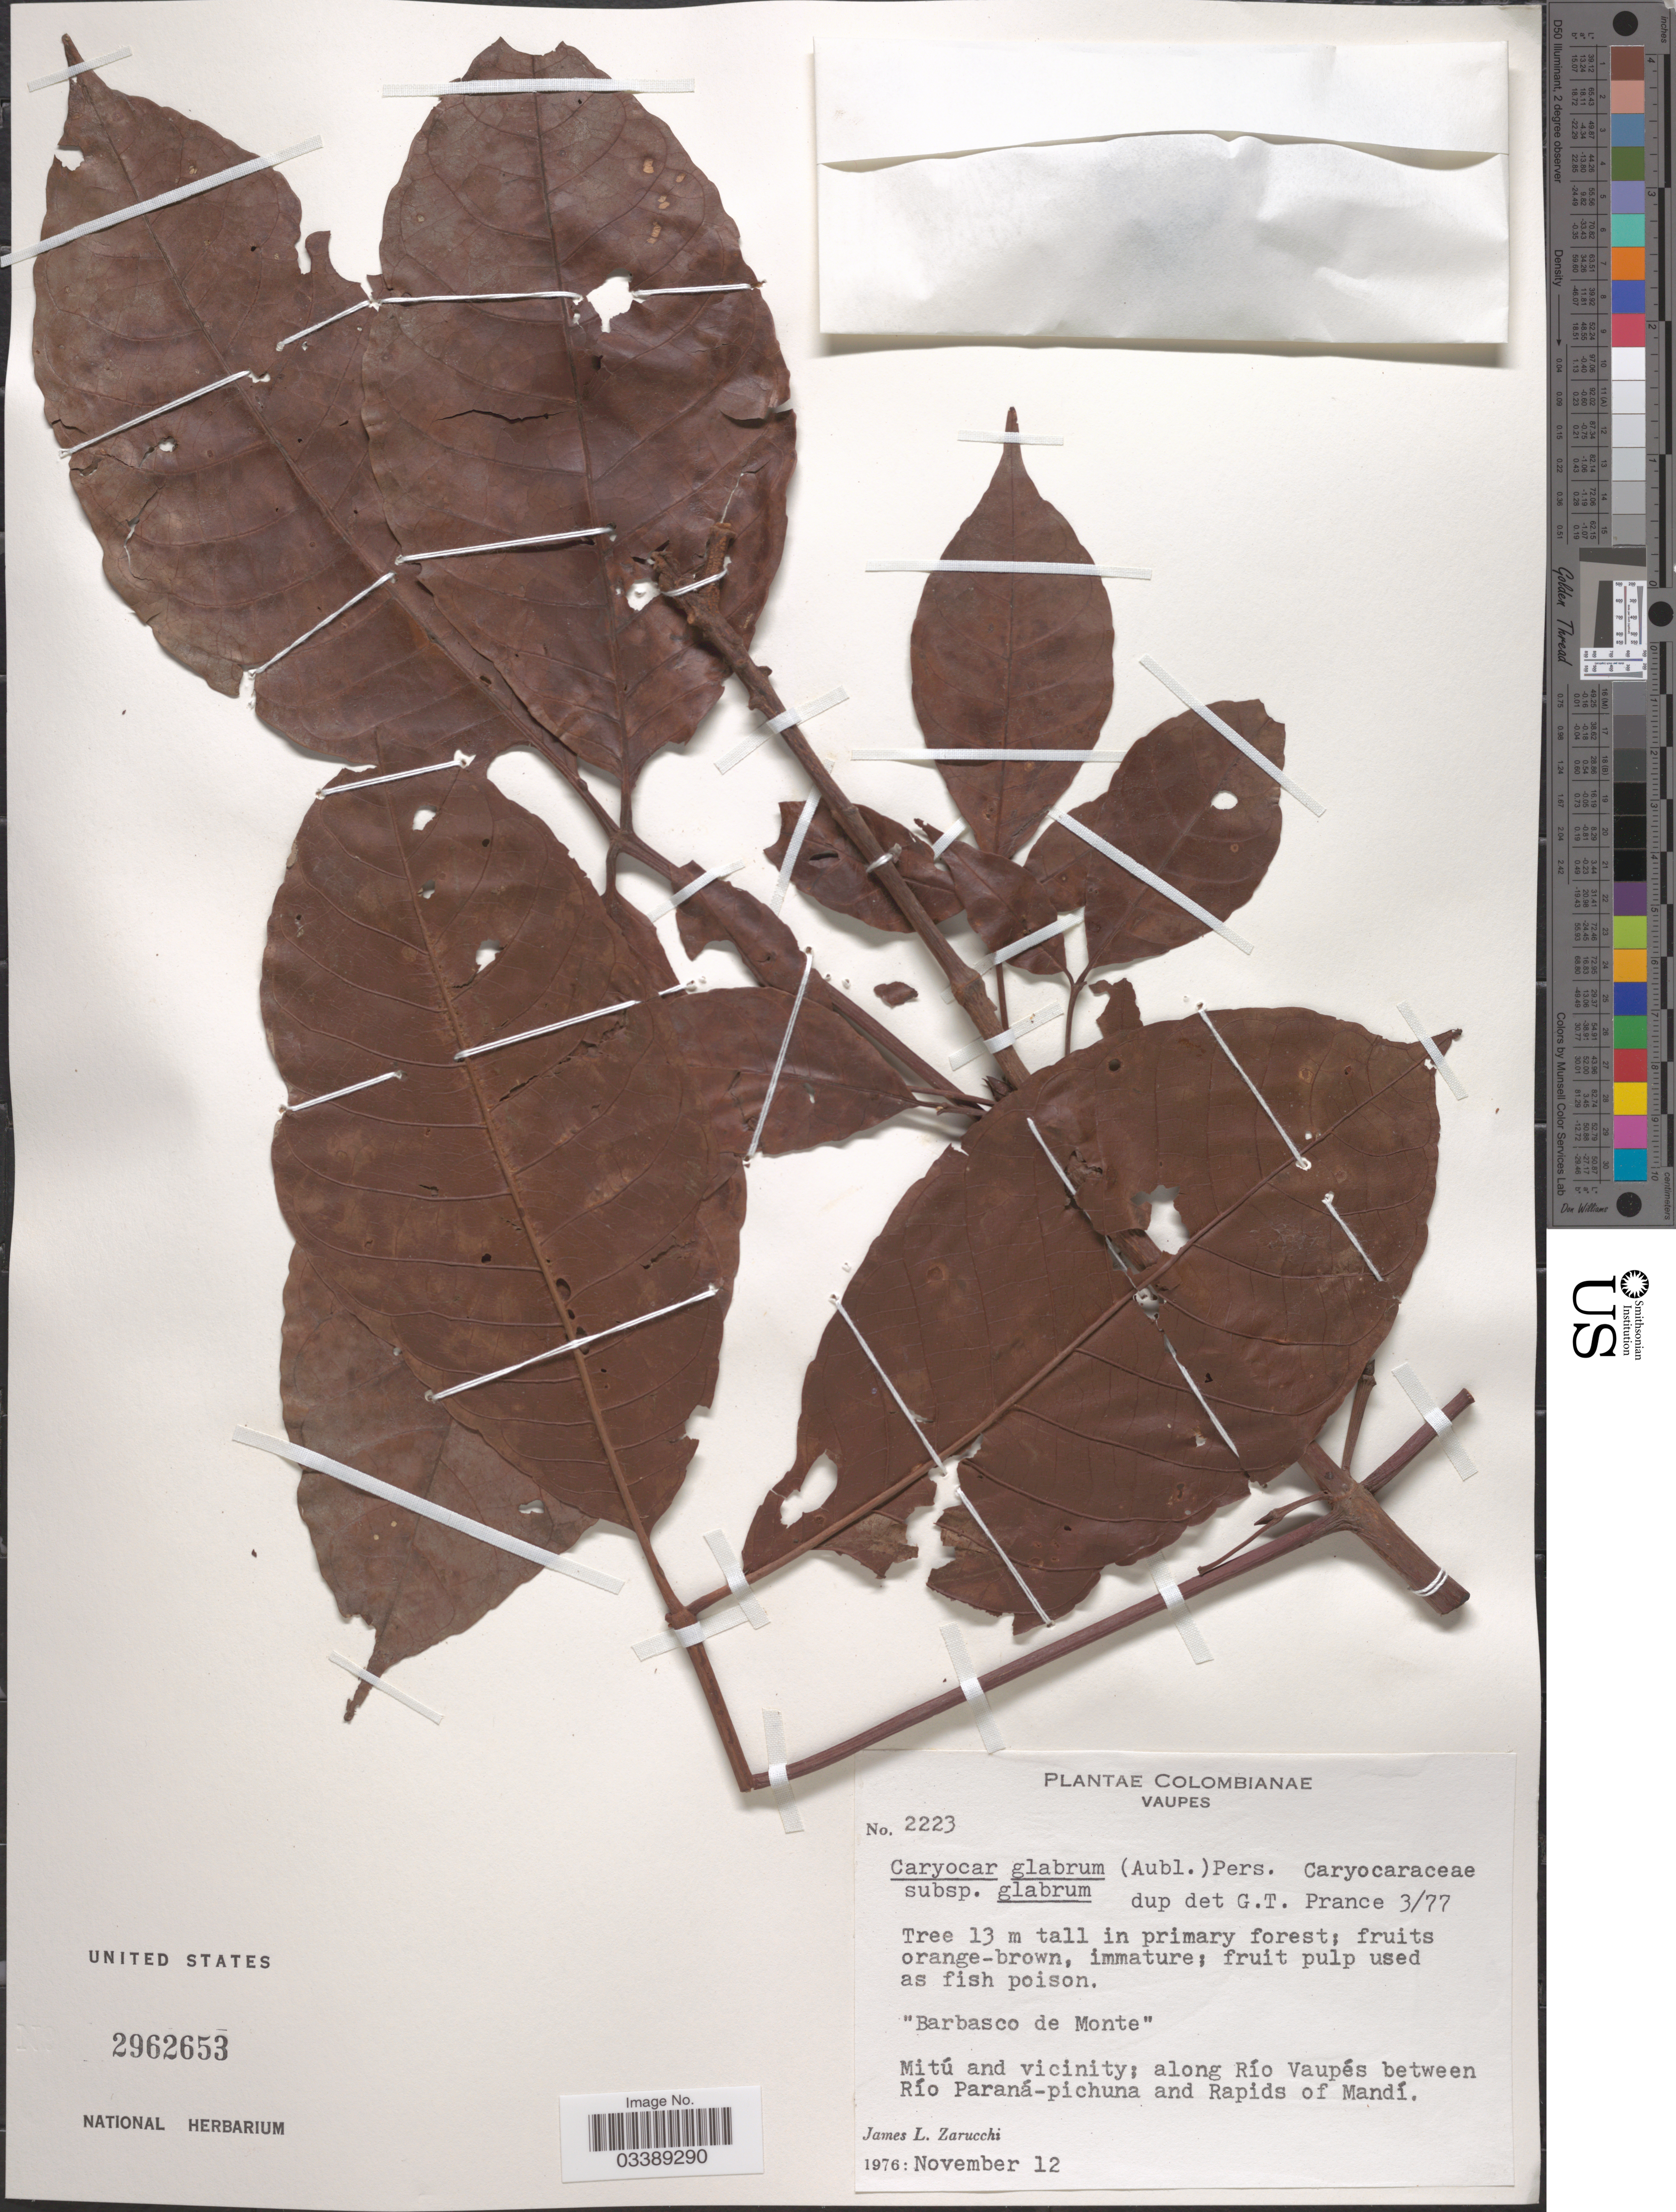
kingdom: Plantae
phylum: Tracheophyta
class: Magnoliopsida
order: Malpighiales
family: Caryocaraceae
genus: Caryocar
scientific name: Caryocar glabrum subsp. glabrum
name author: (Aubl.) Pers.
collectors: J. L. Zarucchi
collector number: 2223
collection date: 1976-11-12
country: Colombia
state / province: Vaupés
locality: Mitú and vicinity: along Río Vaupés between Río Paraná-pichuna and Rapids of Mandí.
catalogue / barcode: US 2962653